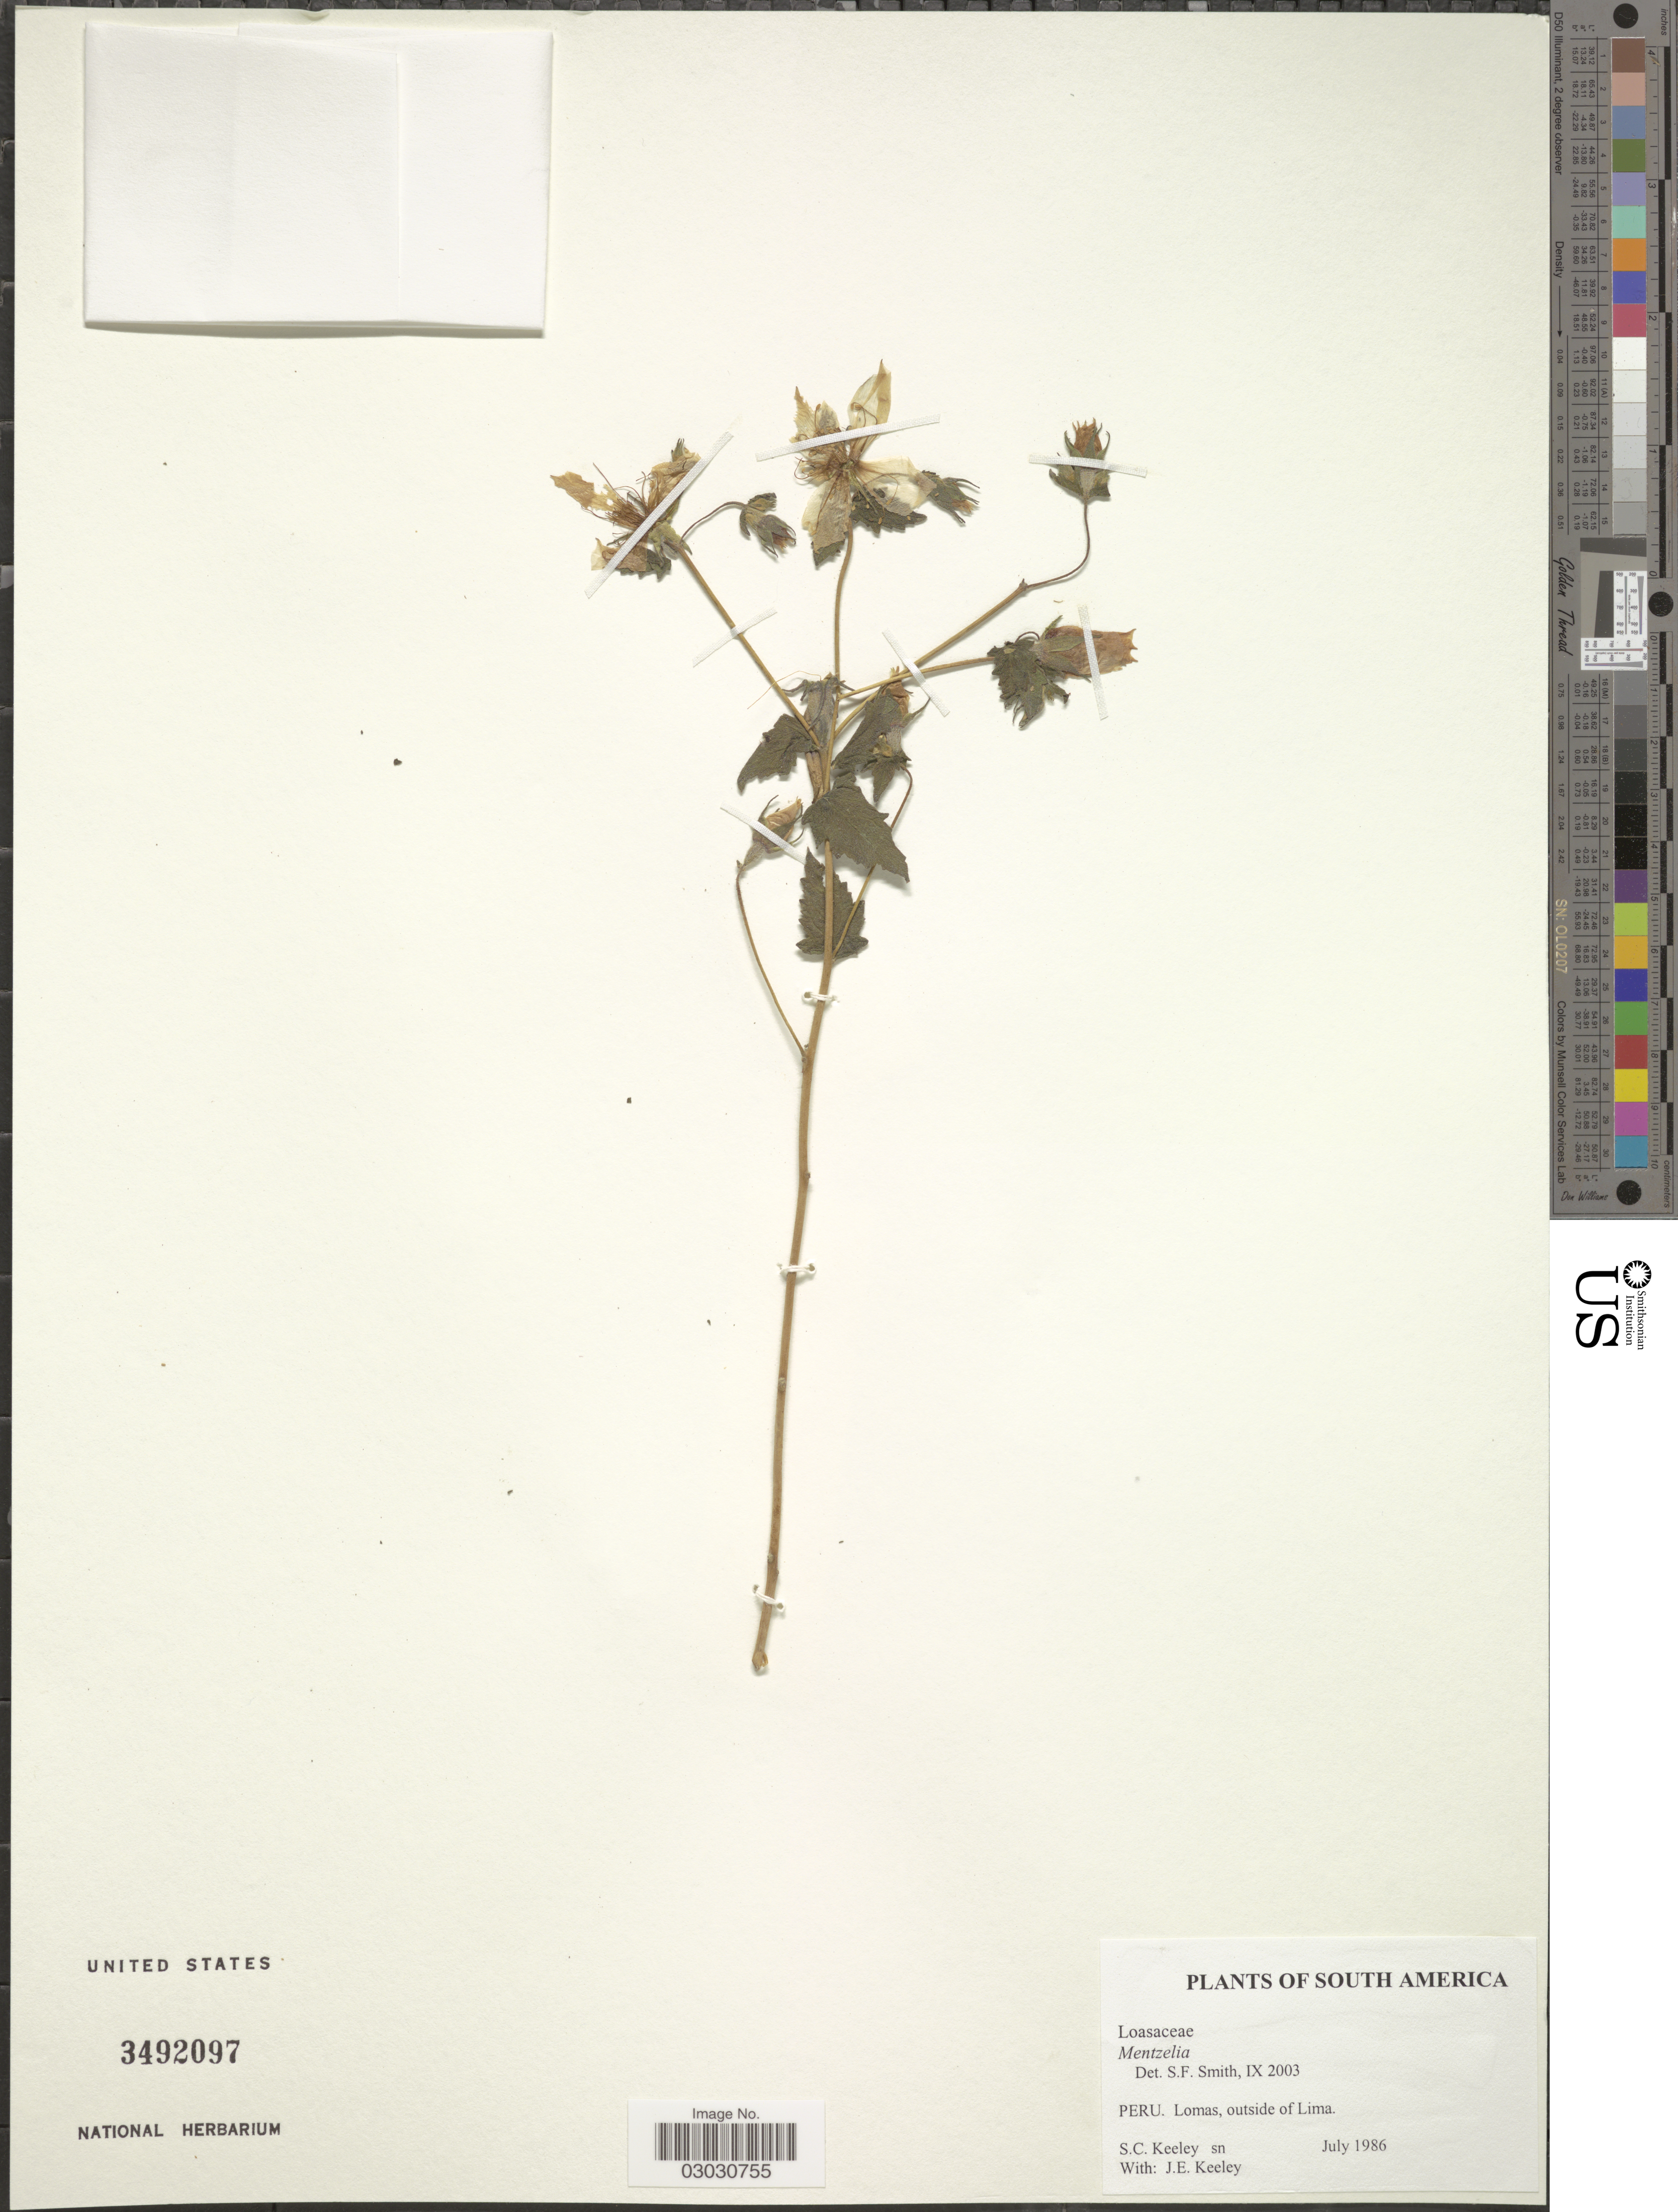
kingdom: Plantae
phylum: Tracheophyta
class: Magnoliopsida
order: Cornales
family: Loasaceae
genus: Mentzelia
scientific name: Mentzelia sp.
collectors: S. C. Keeley & J. E. Keeley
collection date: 1986-07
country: Peru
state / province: Lima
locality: Lomas, outside of Lima.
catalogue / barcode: US 3492097